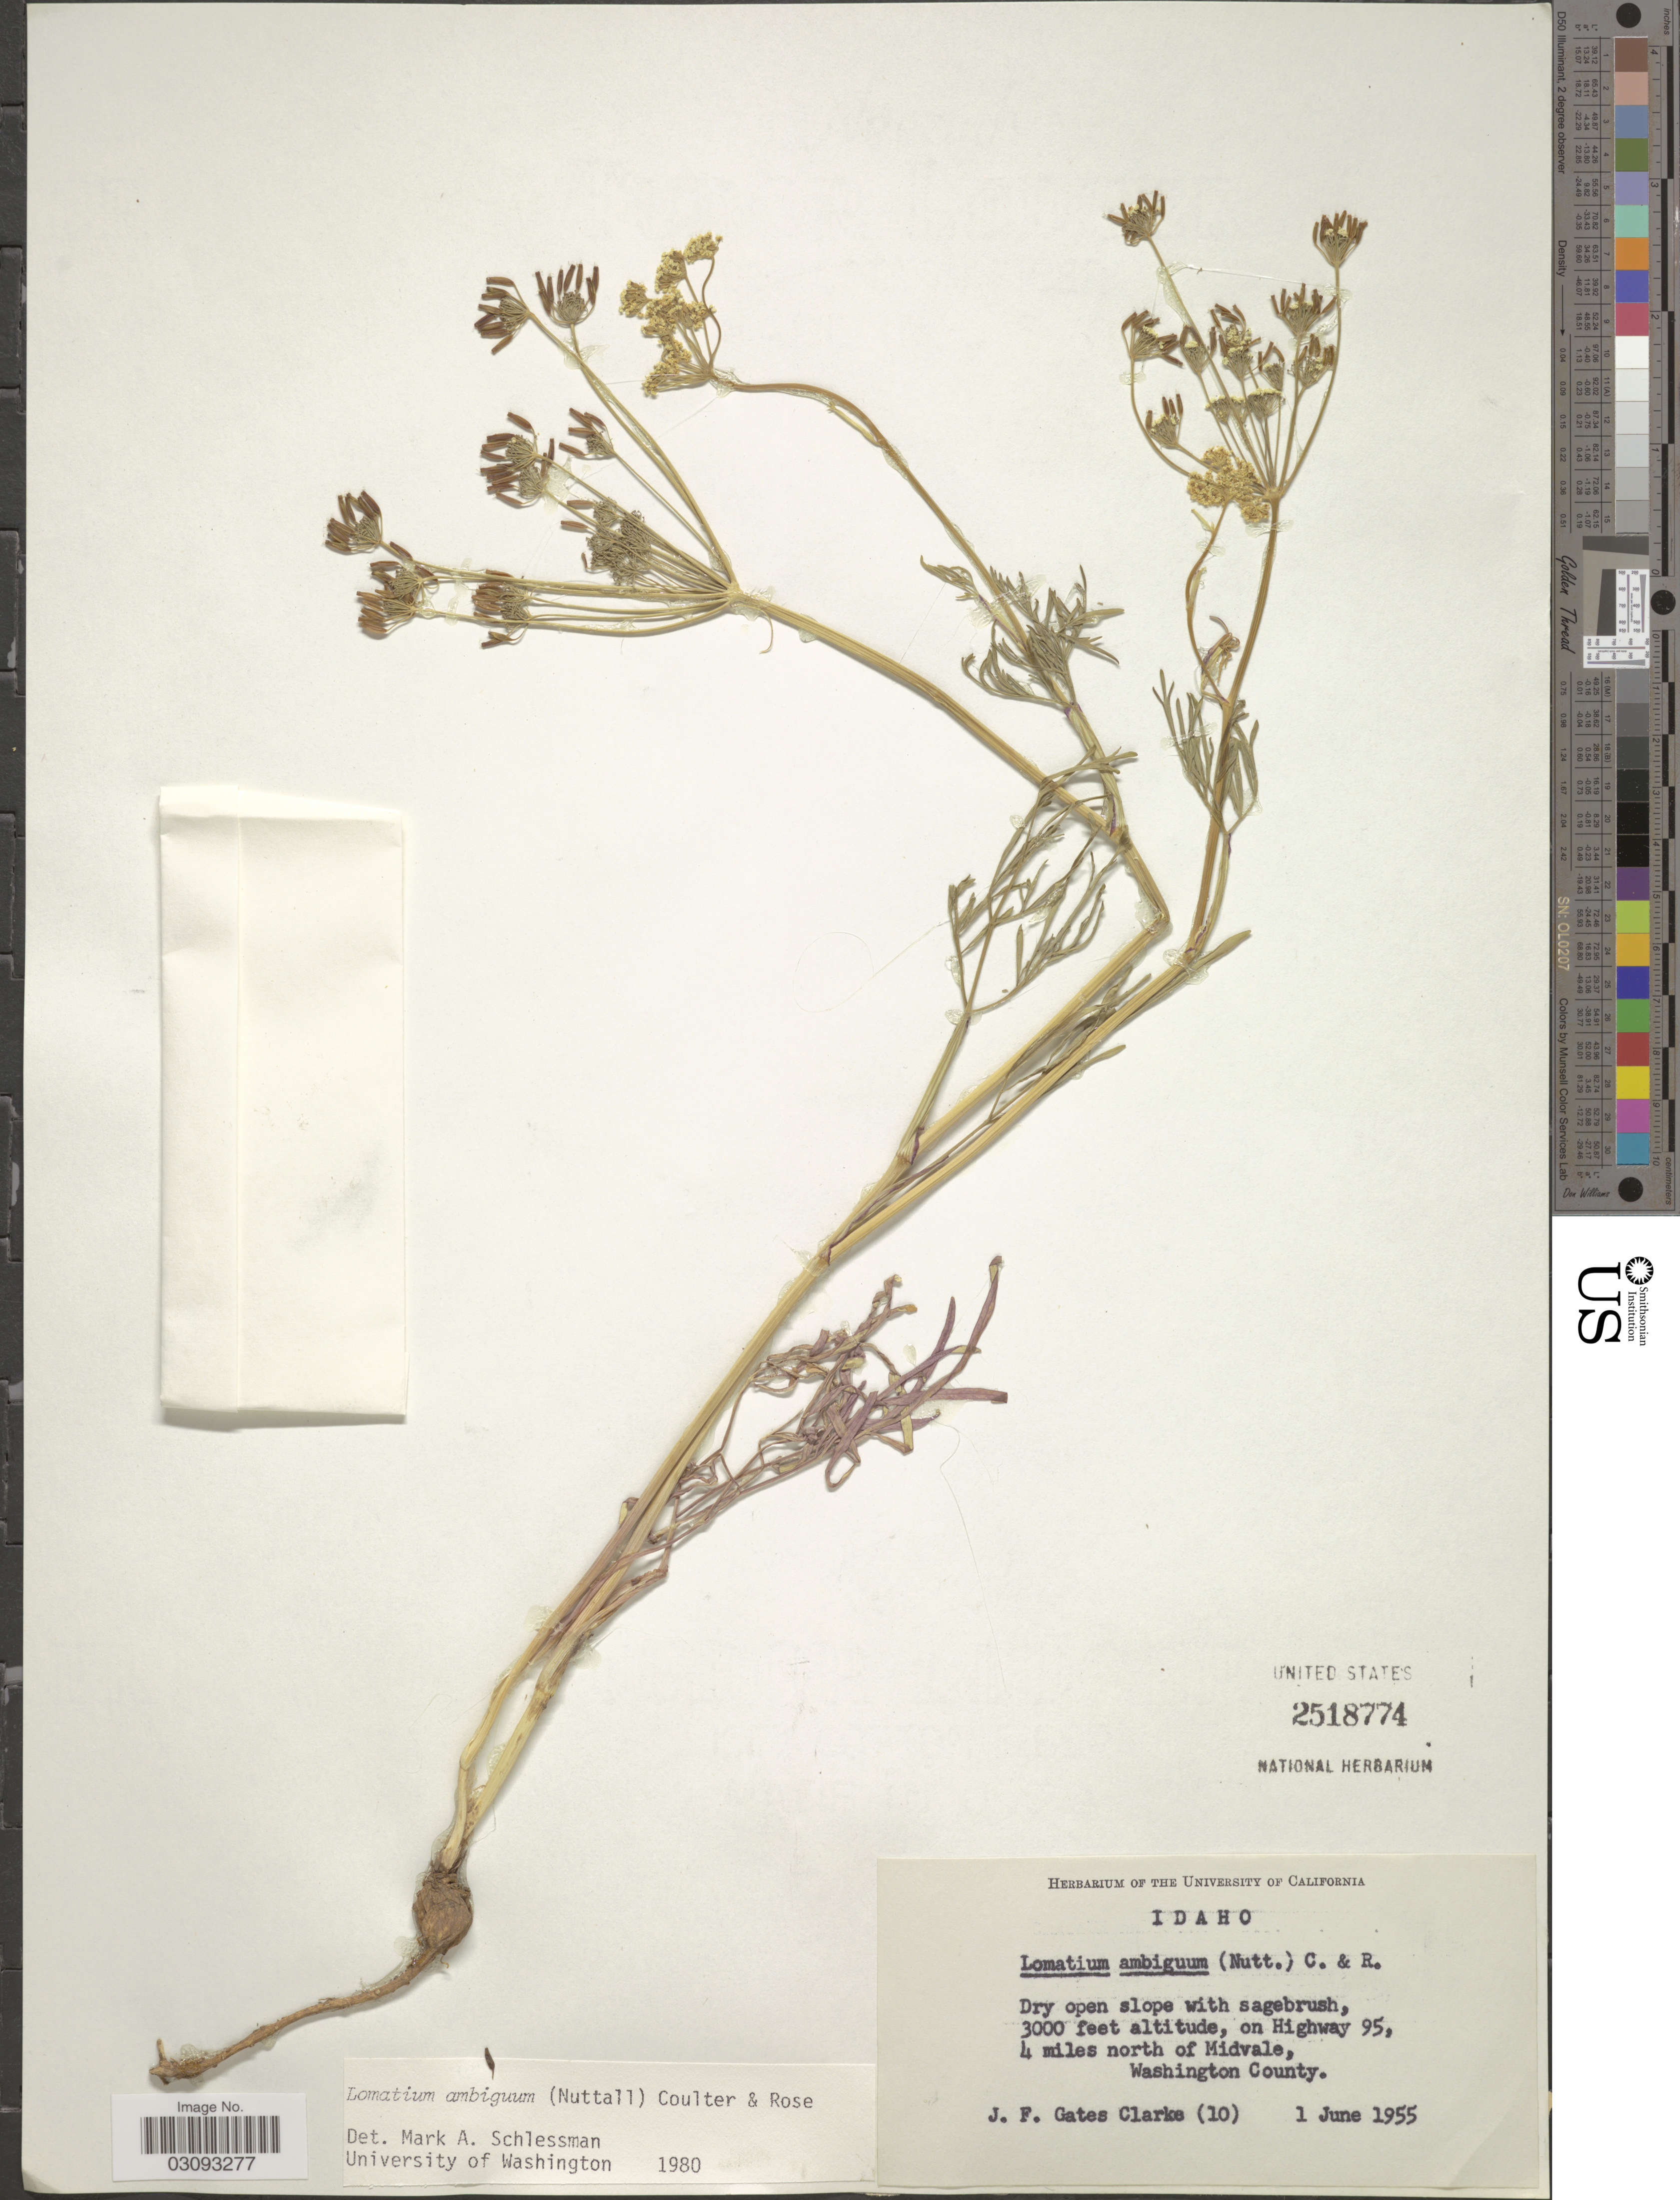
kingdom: Plantae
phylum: Tracheophyta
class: Magnoliopsida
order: Apiales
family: Apiaceae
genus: Lomatium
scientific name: Lomatium ambiguum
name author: (Nutt.) Coult. & Rose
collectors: J. F. Gates-Clarke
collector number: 10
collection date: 1955-06-01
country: United States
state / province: Idaho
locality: On Highway 95, 4 miles north of Midvale, Washington County.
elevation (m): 914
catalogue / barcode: US 2518774